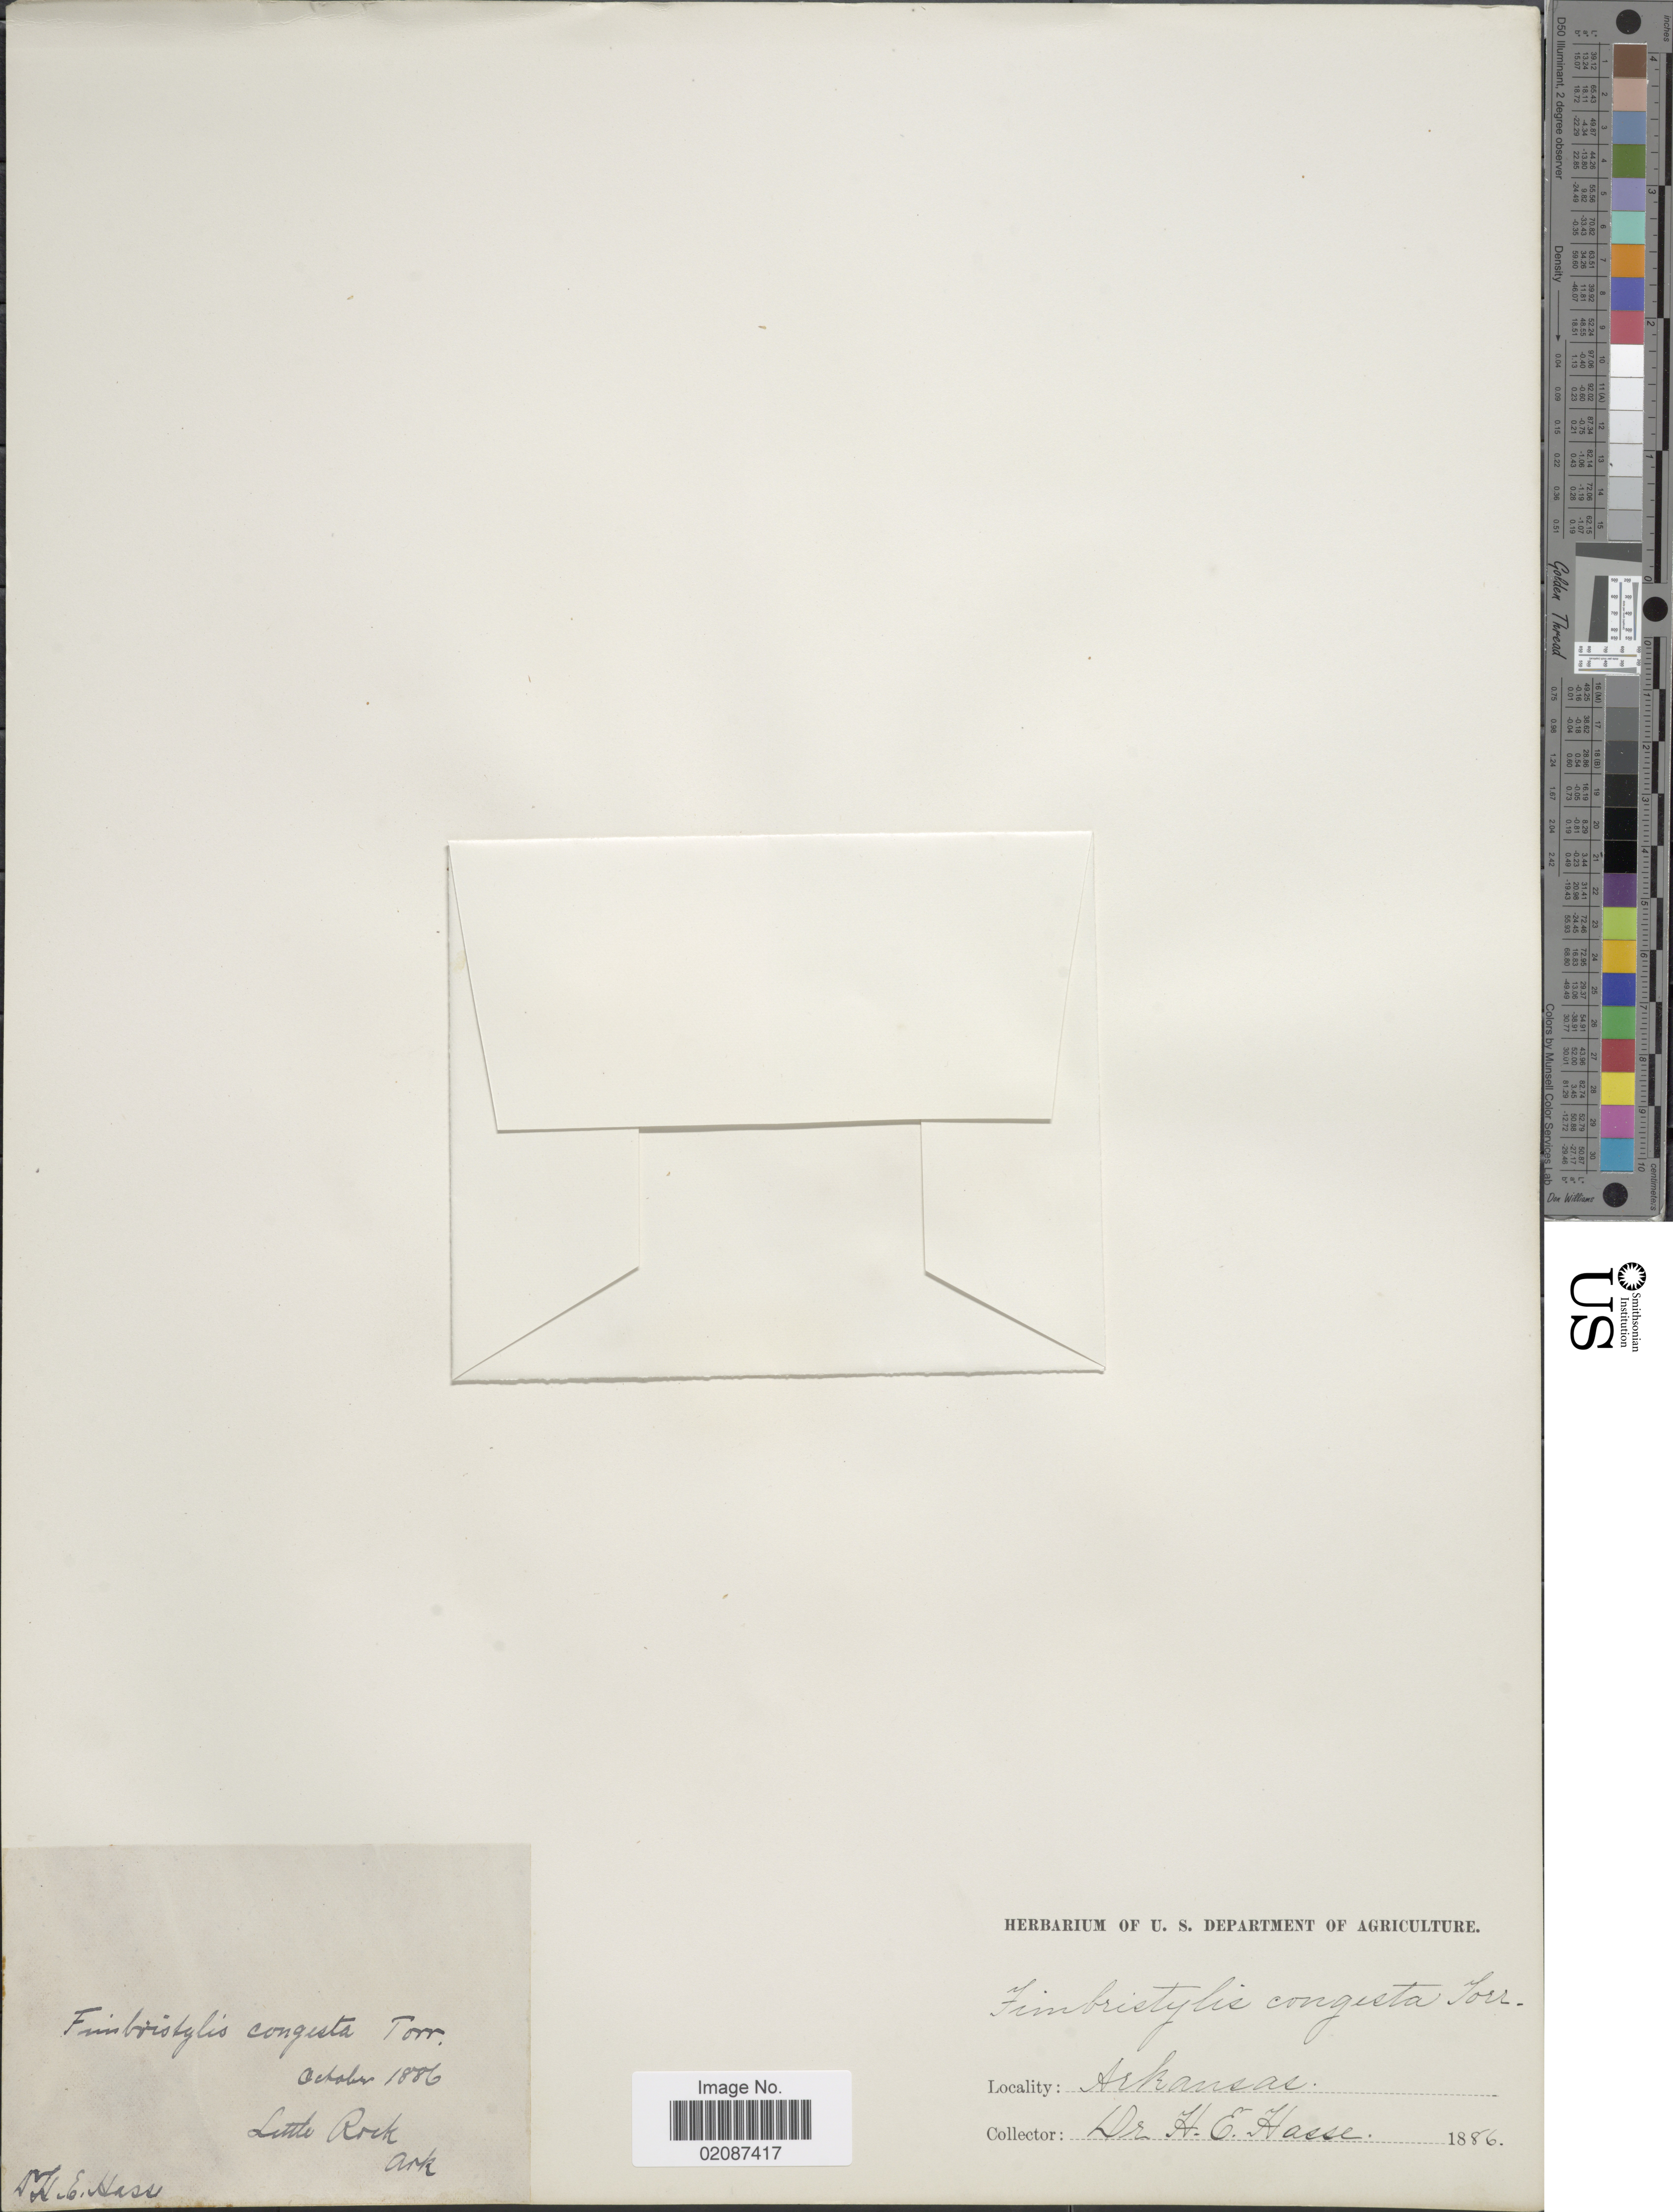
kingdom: Plantae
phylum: Tracheophyta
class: Liliopsida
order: Poales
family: Cyperaceae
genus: Fimbristylis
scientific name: Fimbristylis vahlii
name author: (Lam.) Link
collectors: H. E. Hasse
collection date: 1886-10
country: United States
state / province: Arkansas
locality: Little Rock, Arkansas